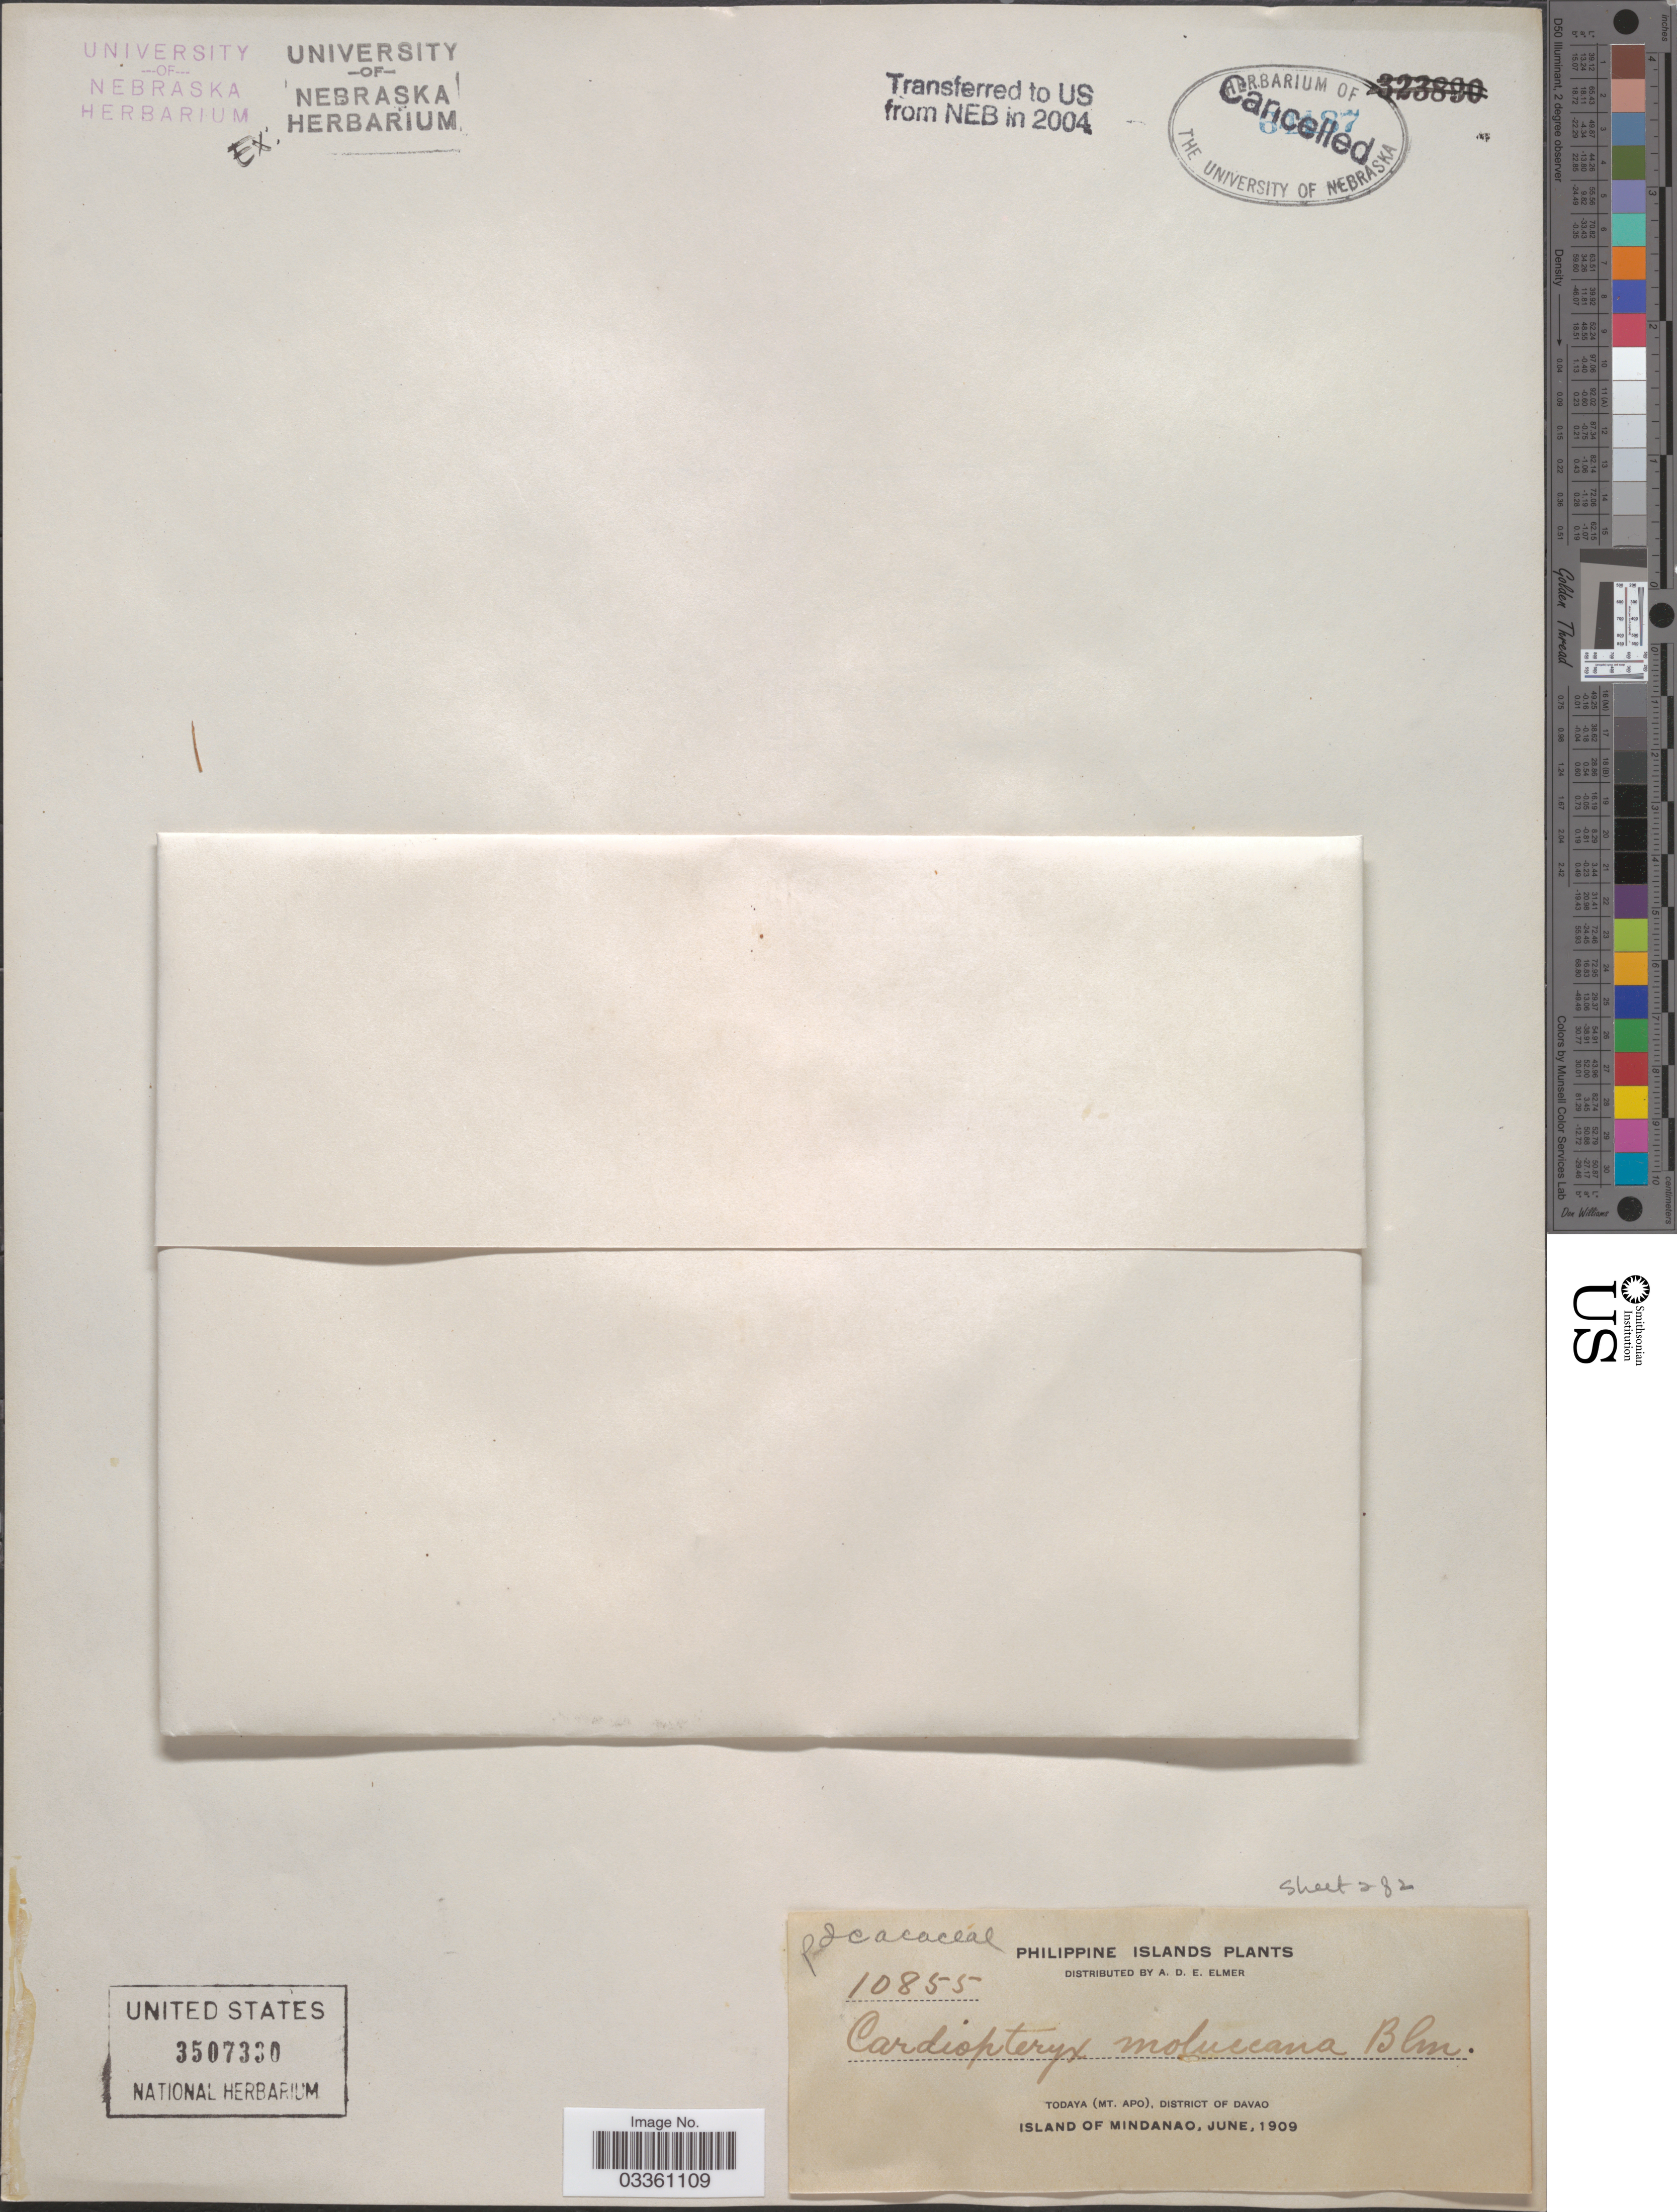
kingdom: Plantae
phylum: Tracheophyta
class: Magnoliopsida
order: Cardiopteridales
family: Cardiopteridaceae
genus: Cardiopteris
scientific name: Cardiopteris moluccana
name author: Blume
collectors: A. D. E. Elmer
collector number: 10855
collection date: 1909-06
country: Philippines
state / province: Davao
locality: Philippine Islands. Todaya (Mt. Apo). District of Davao. Island of Mindanao.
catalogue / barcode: US 3507330